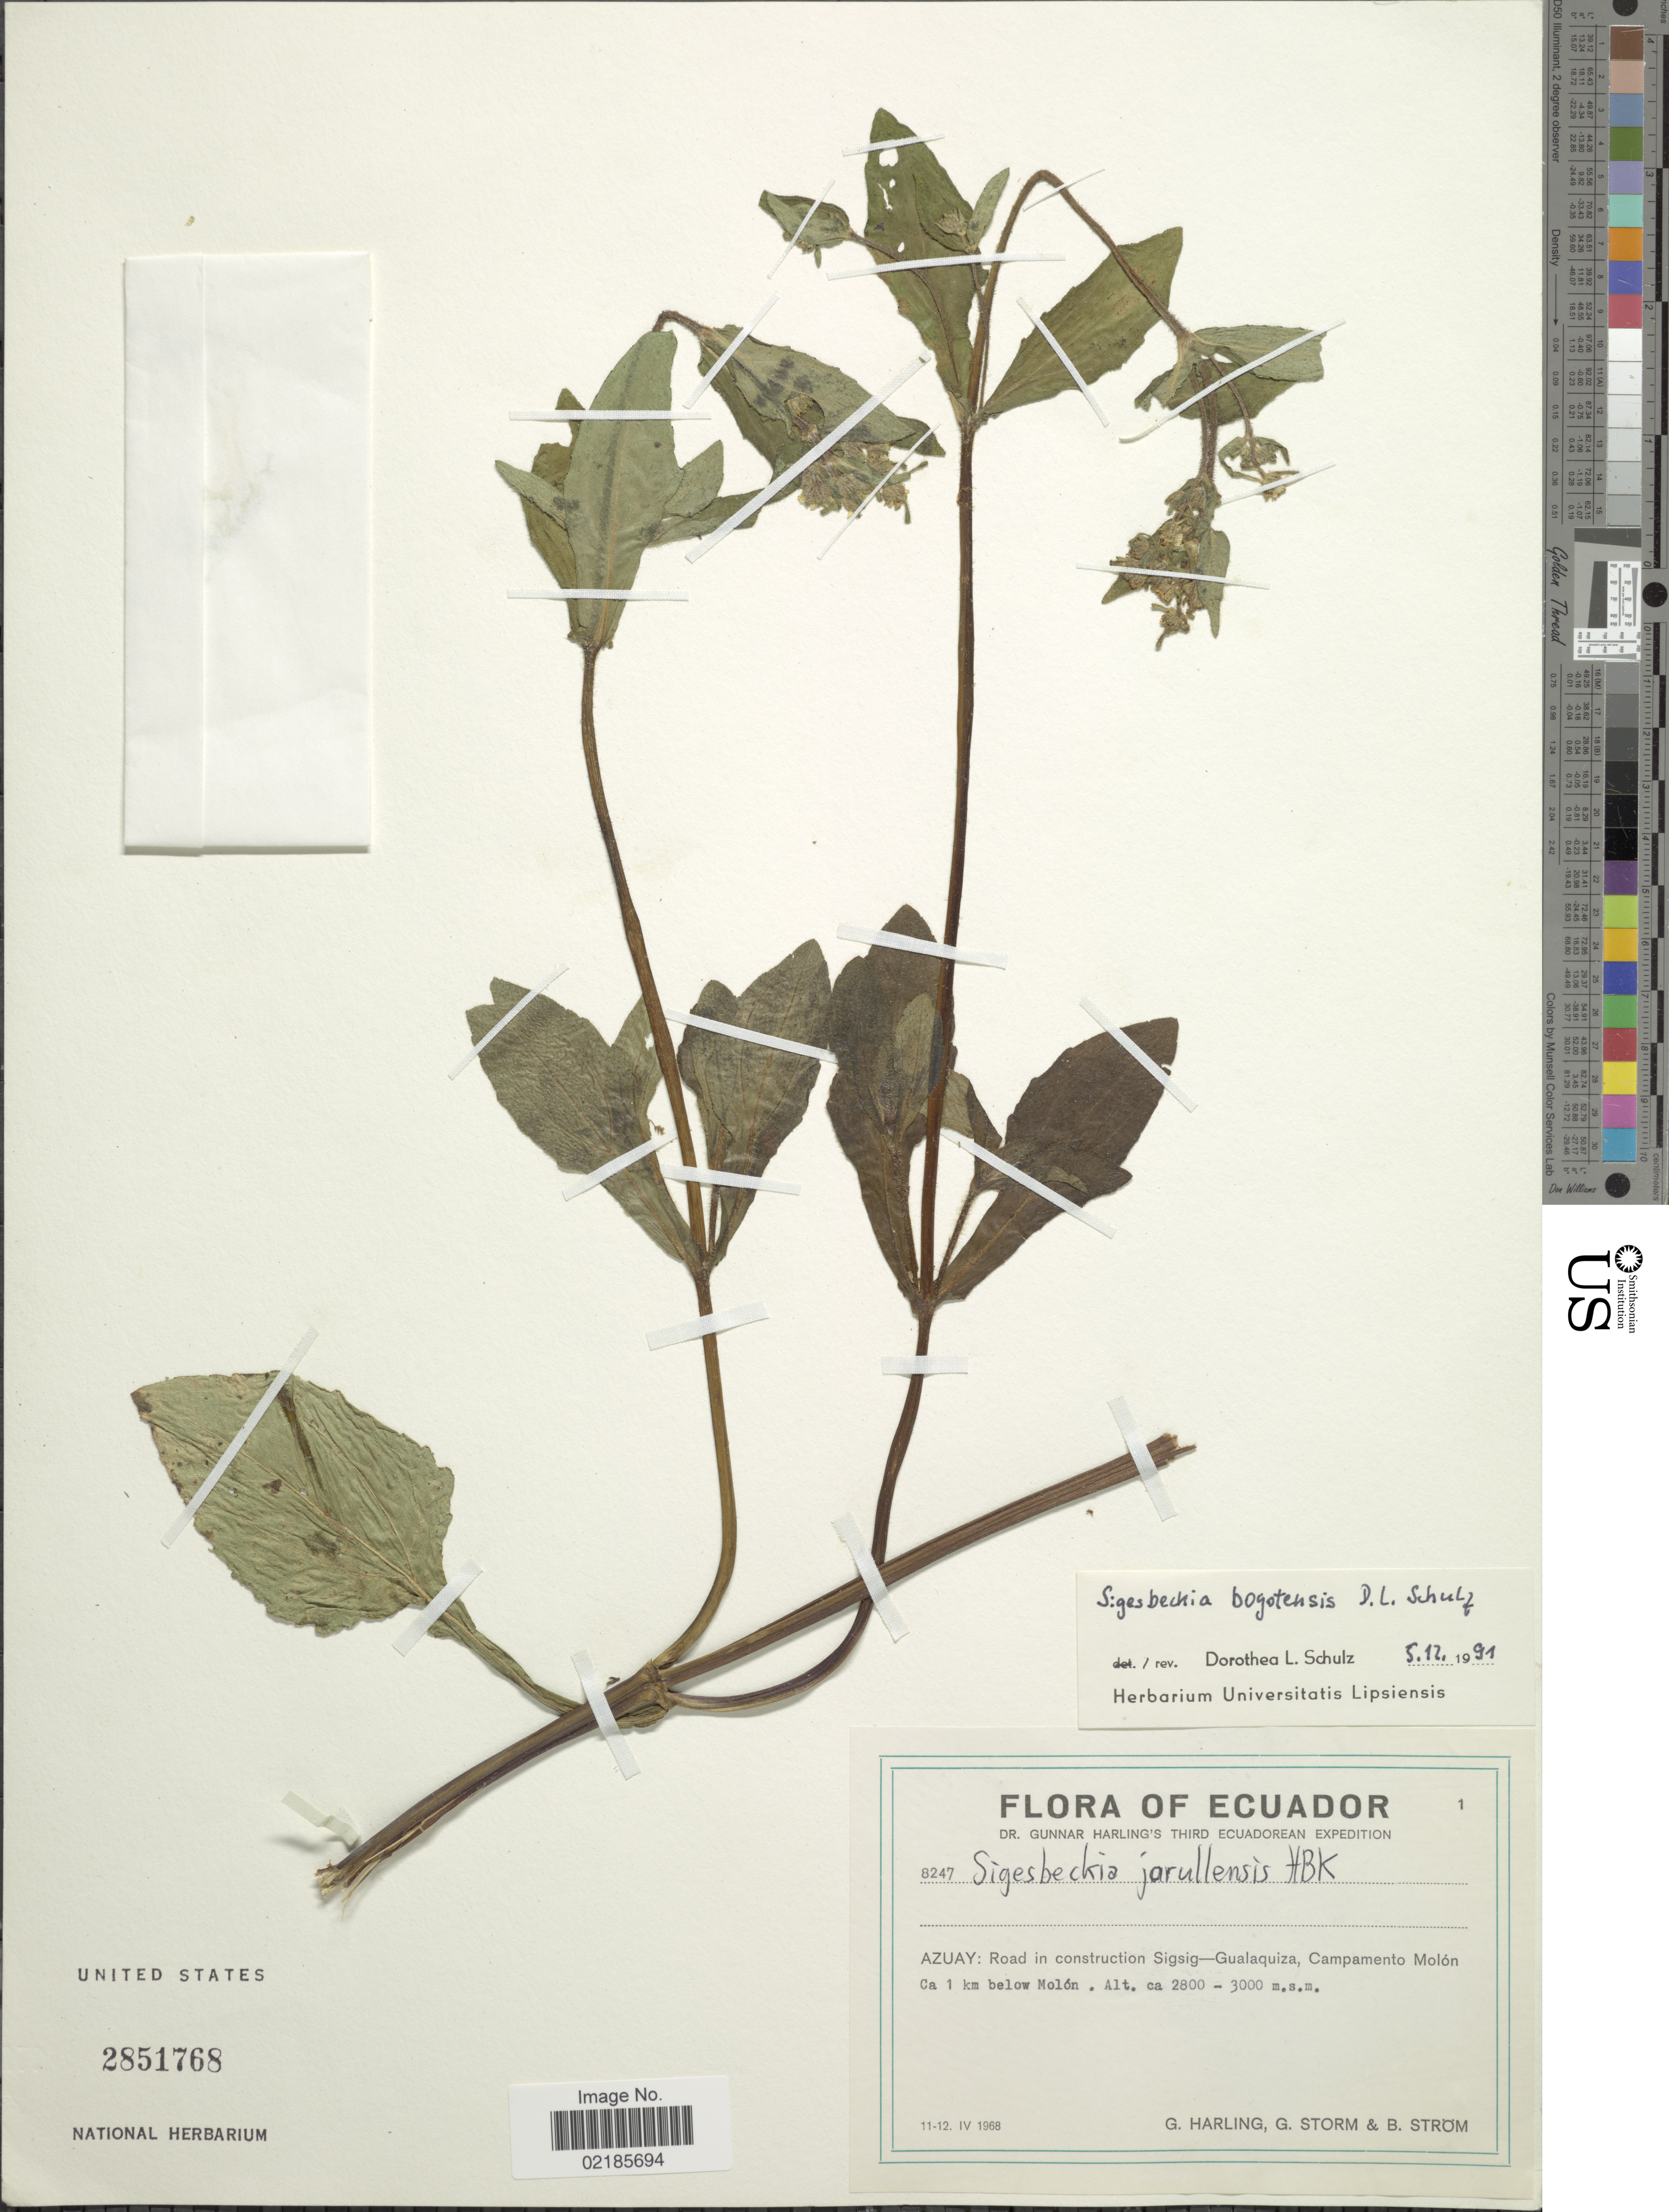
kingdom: Plantae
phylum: Tracheophyta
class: Magnoliopsida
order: Asterales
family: Asteraceae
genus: Sigesbeckia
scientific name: Sigesbeckia jorullensis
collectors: G. Harling, G. Storm & B. Ström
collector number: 8247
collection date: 1968-04-11/1968-04-12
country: Ecuador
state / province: Azuay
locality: Road in construction Sigsig-Gualaquiza, Campamento Molón, ca. 1 km below Molón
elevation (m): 2800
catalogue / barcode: US 2851768